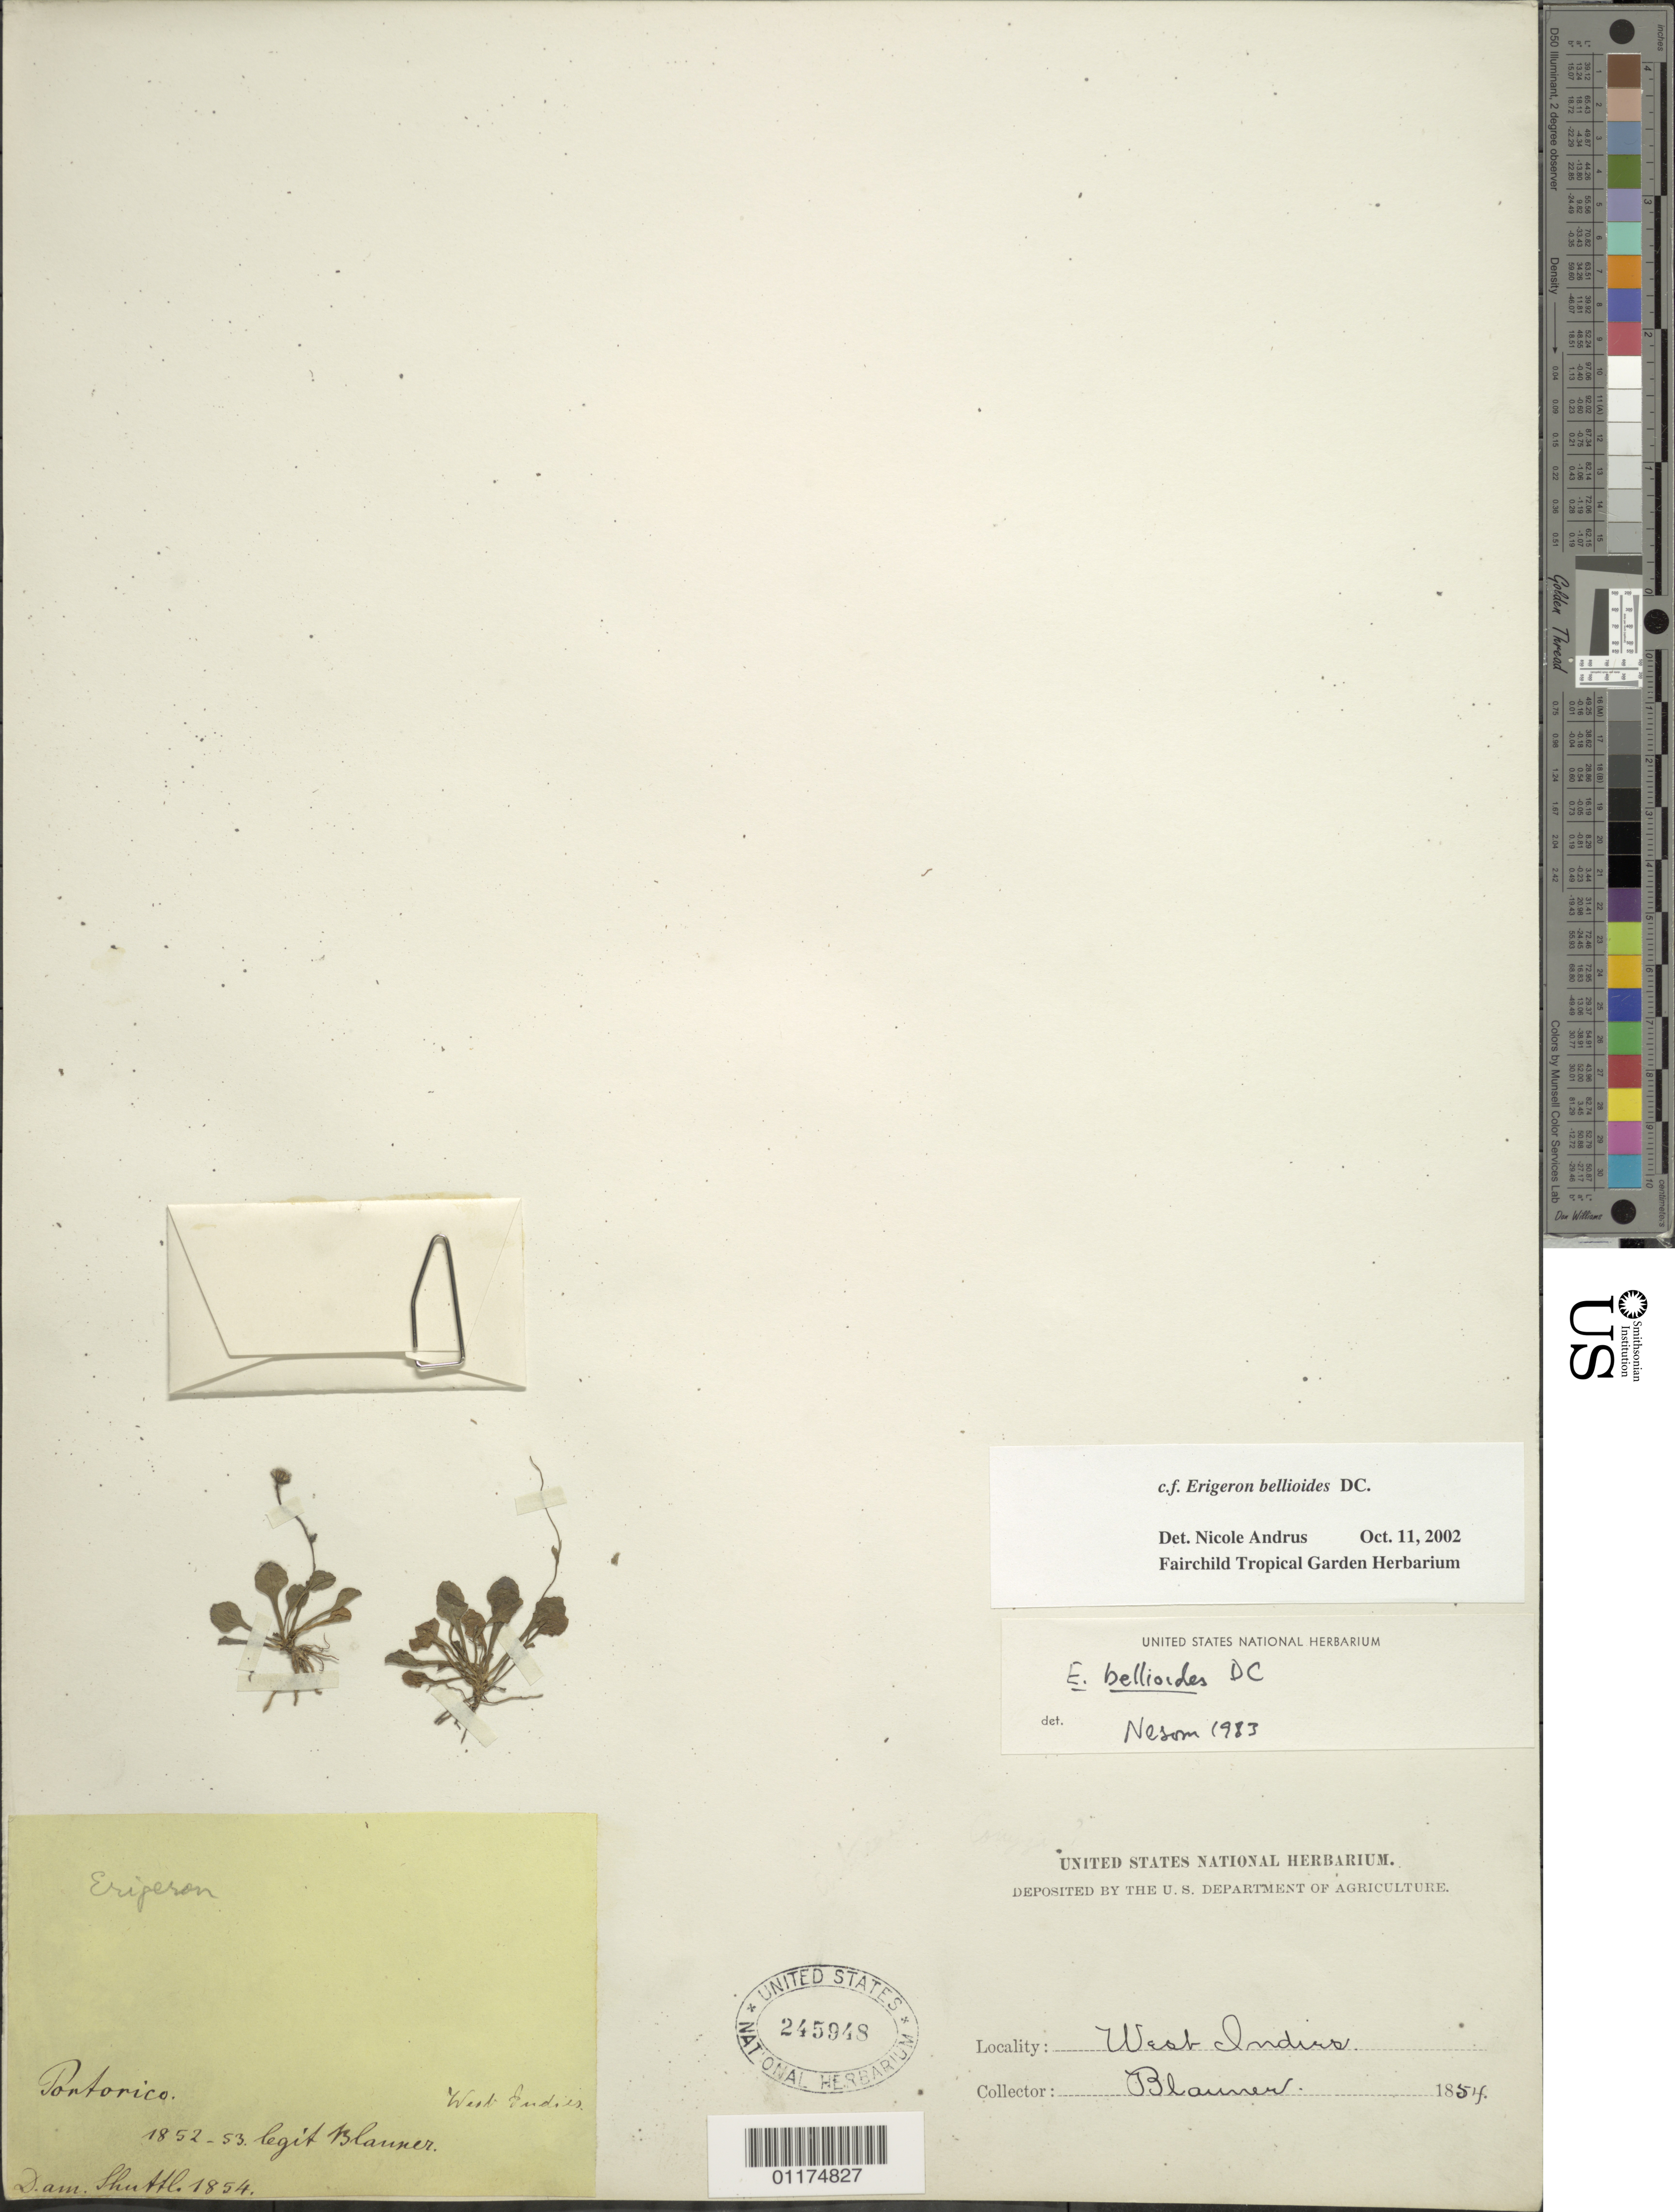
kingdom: Plantae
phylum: Tracheophyta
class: Magnoliopsida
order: Asterales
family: Asteraceae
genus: Erigeron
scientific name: Erigeron bellioides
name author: DC.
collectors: B. Blauner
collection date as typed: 1854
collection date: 1854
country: Puerto Rico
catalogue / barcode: US 245948